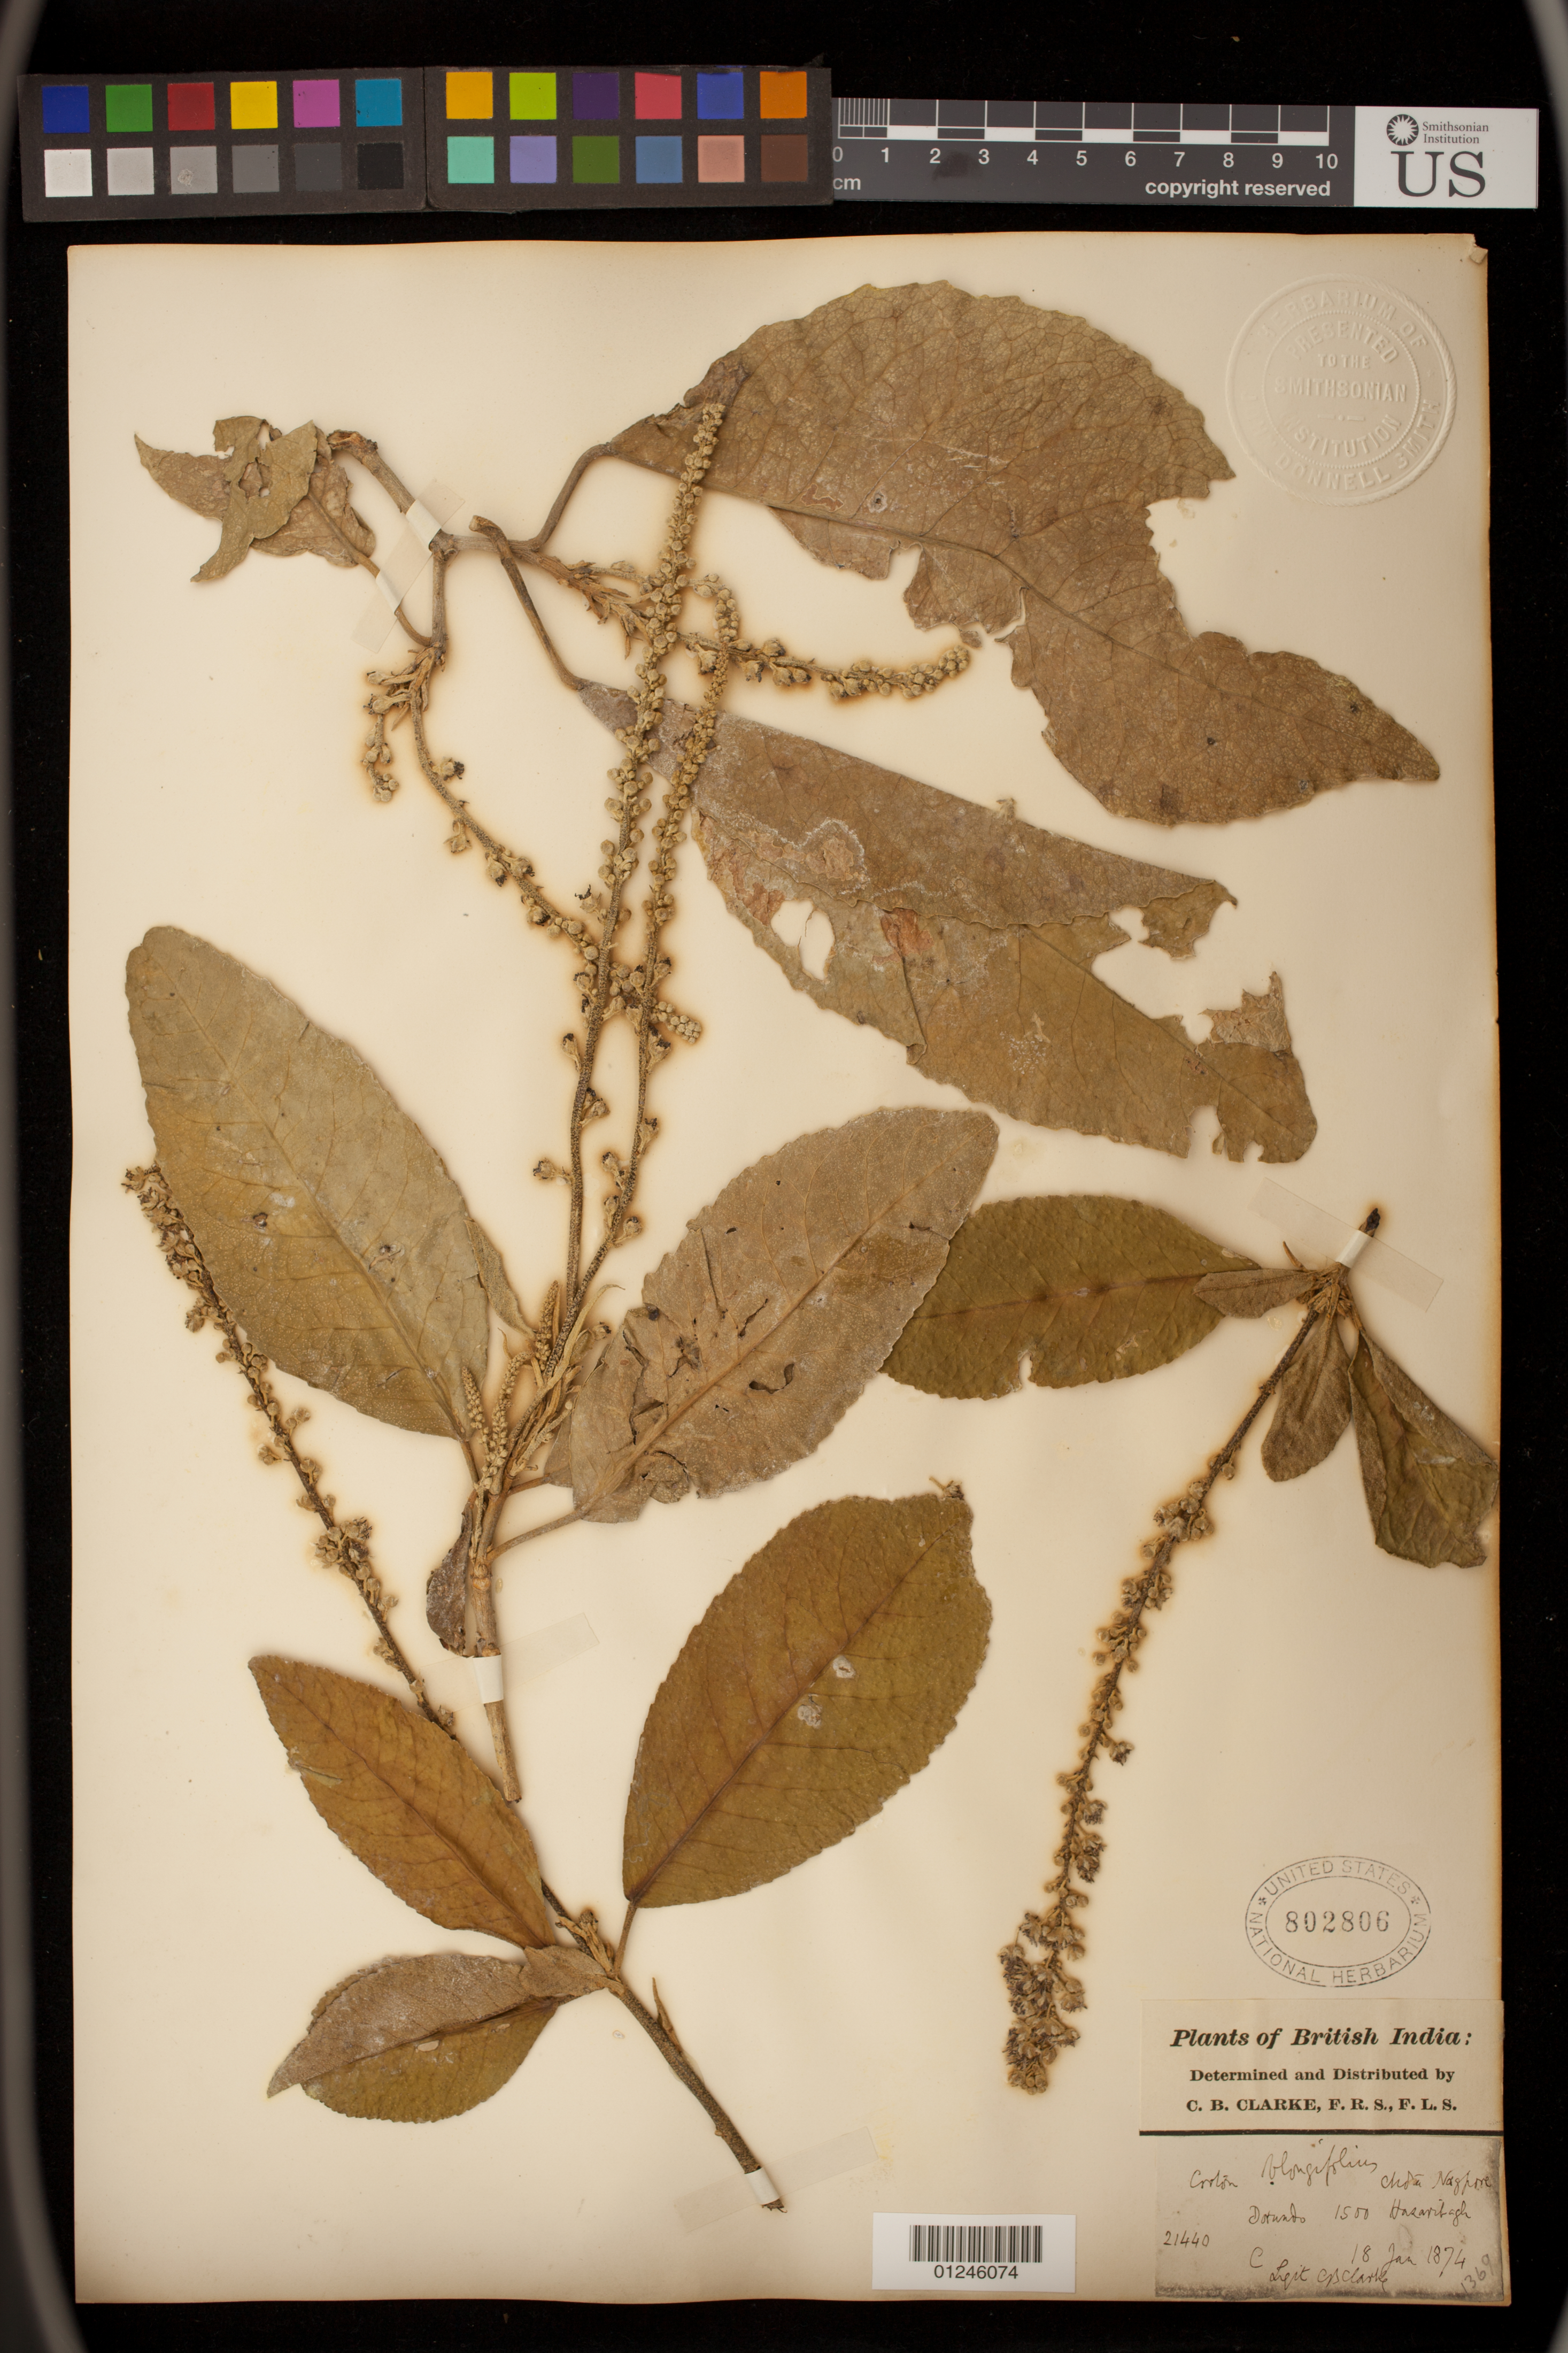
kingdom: Plantae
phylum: Tracheophyta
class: Magnoliopsida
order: Malpighiales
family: Euphorbiaceae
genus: Croton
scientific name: Croton oblongifolius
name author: Roxb.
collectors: C. B. Clarke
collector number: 21440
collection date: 1874-01-18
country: India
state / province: Jharkhand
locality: Chota Nagpore.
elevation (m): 457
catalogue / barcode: US 802806